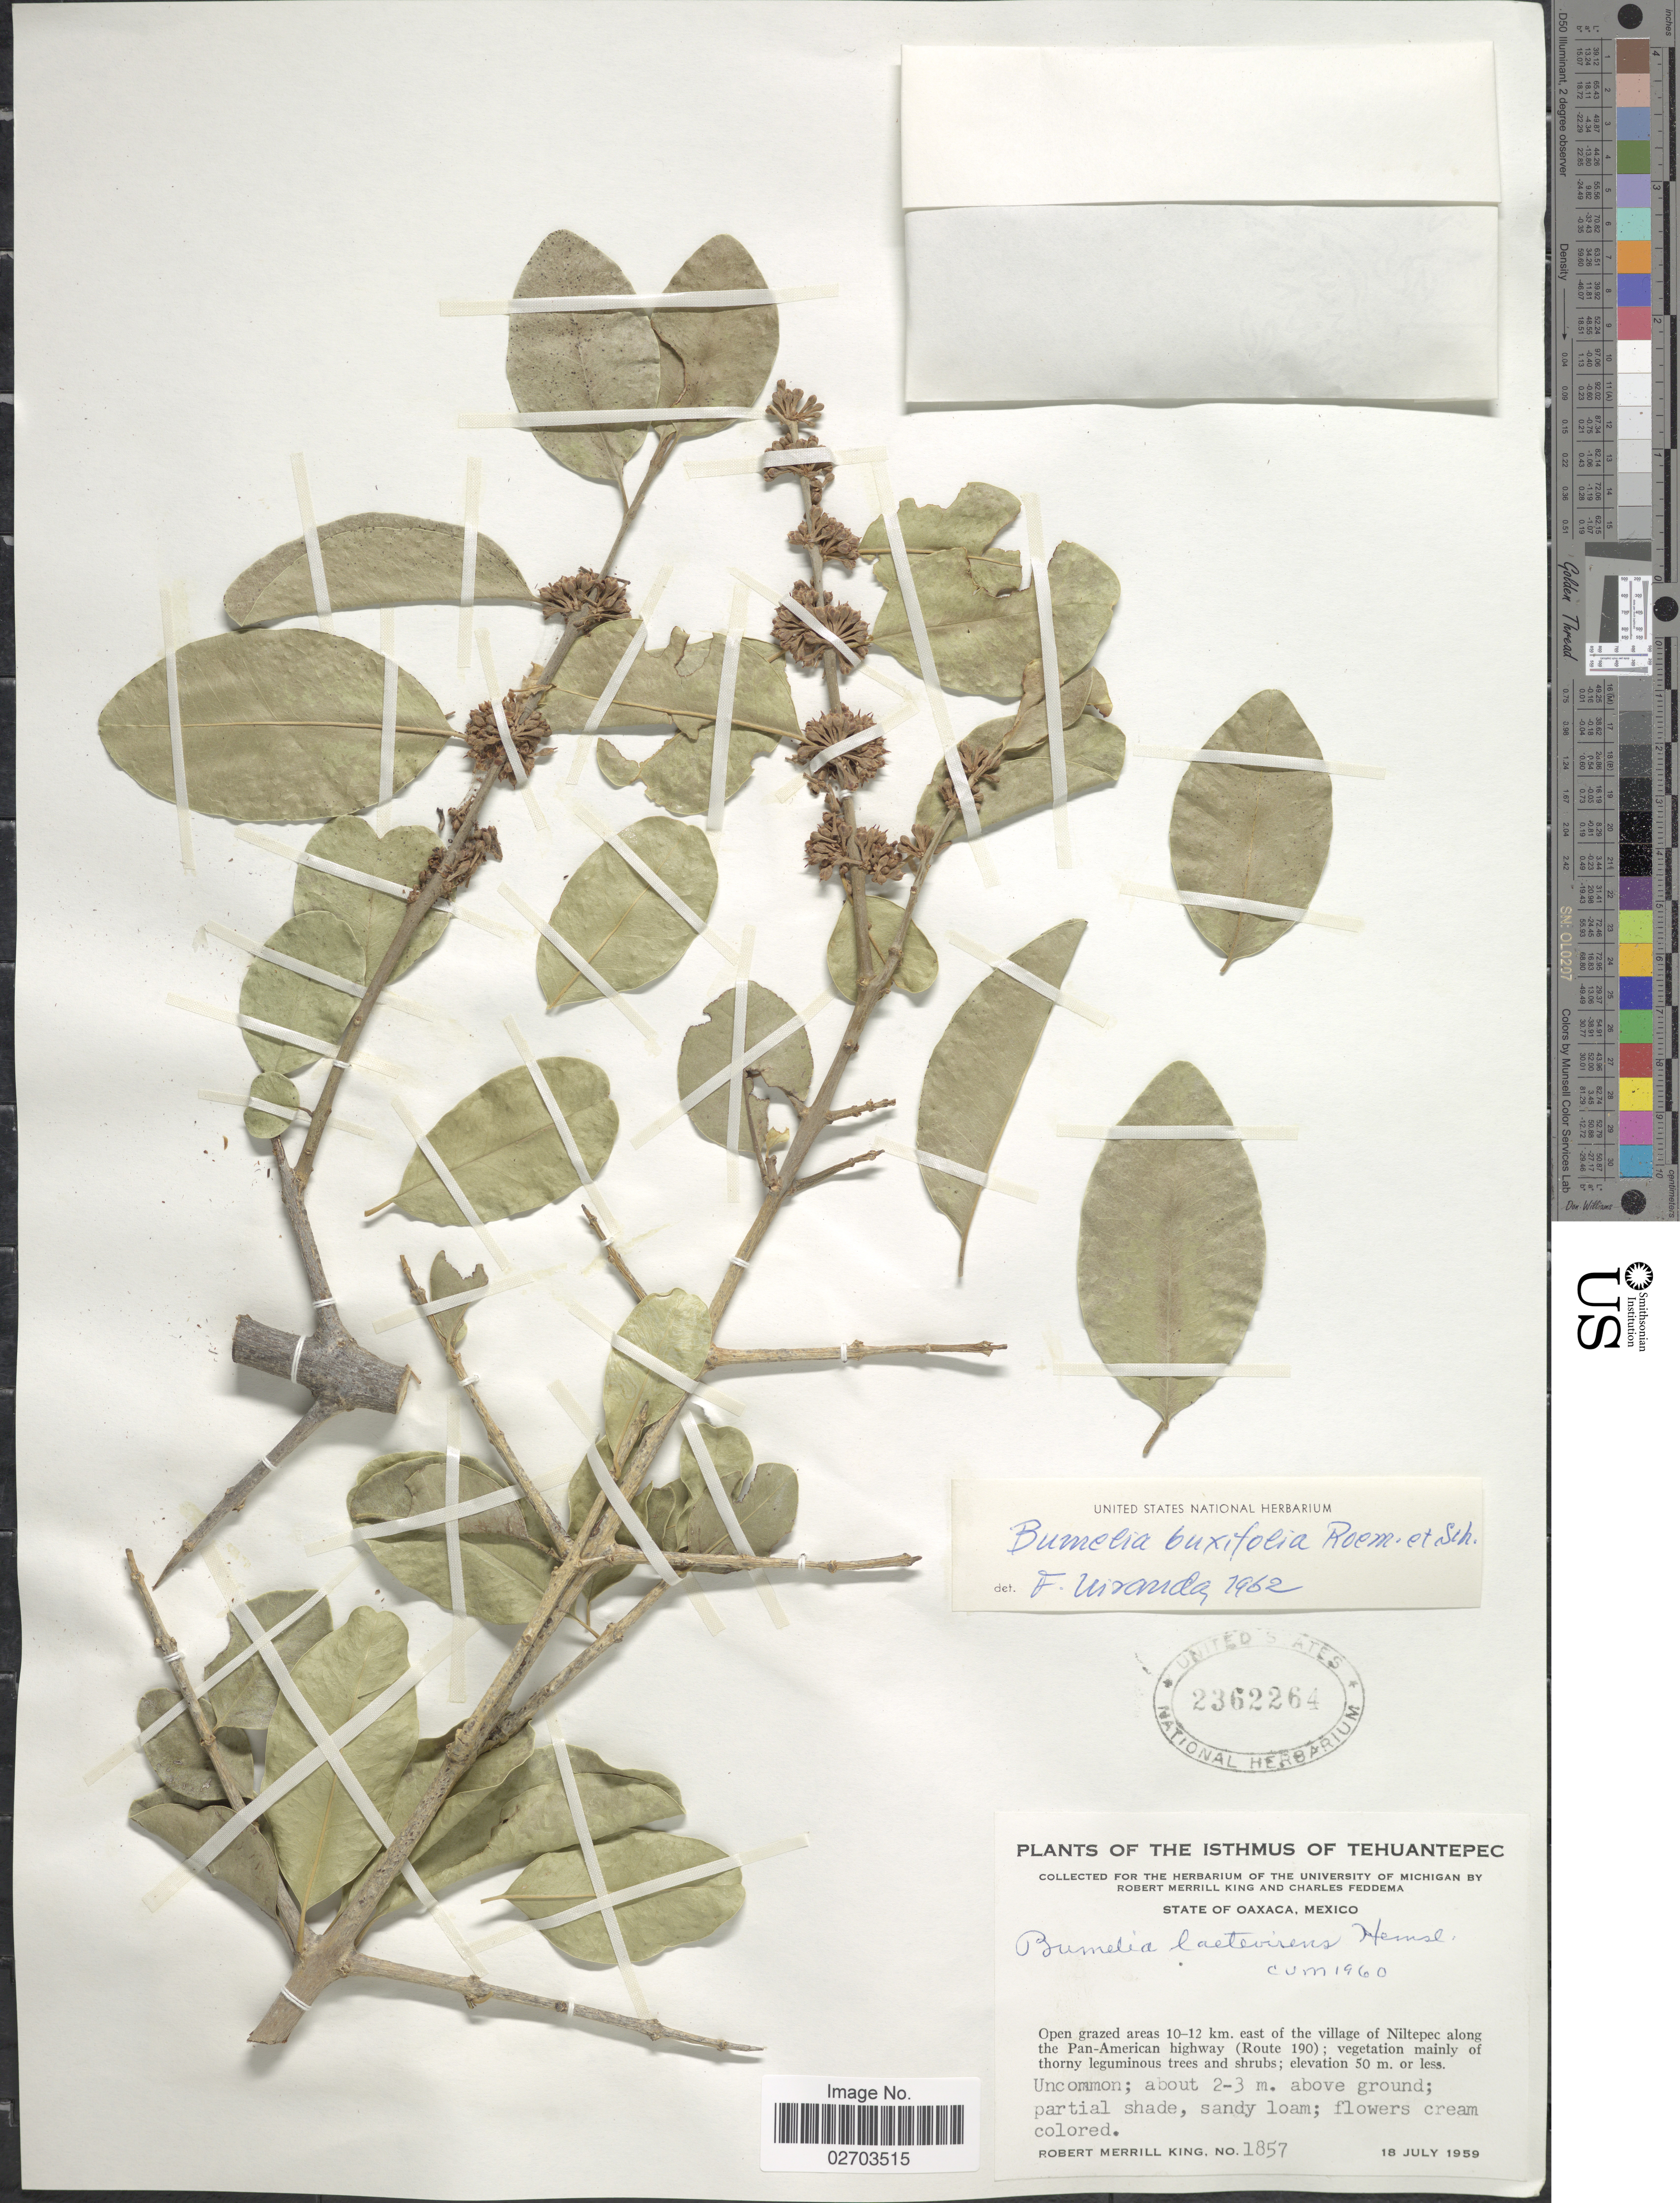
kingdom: Plantae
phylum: Tracheophyta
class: Magnoliopsida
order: Ericales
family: Sapotaceae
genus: Sideroxylon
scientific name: Sideroxylon obtusifolium subsp. buxifolium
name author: (Roem. & Schult.) T.D. Penn.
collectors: R. M. King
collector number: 1857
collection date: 1959-07-18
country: Mexico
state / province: Oaxaca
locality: The Isthmus of Tehuantepec, Open grazed areas 10-12 km east of the village of Niltepec along the Pan-American highway (Route 190)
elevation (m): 50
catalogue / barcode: US 2362264